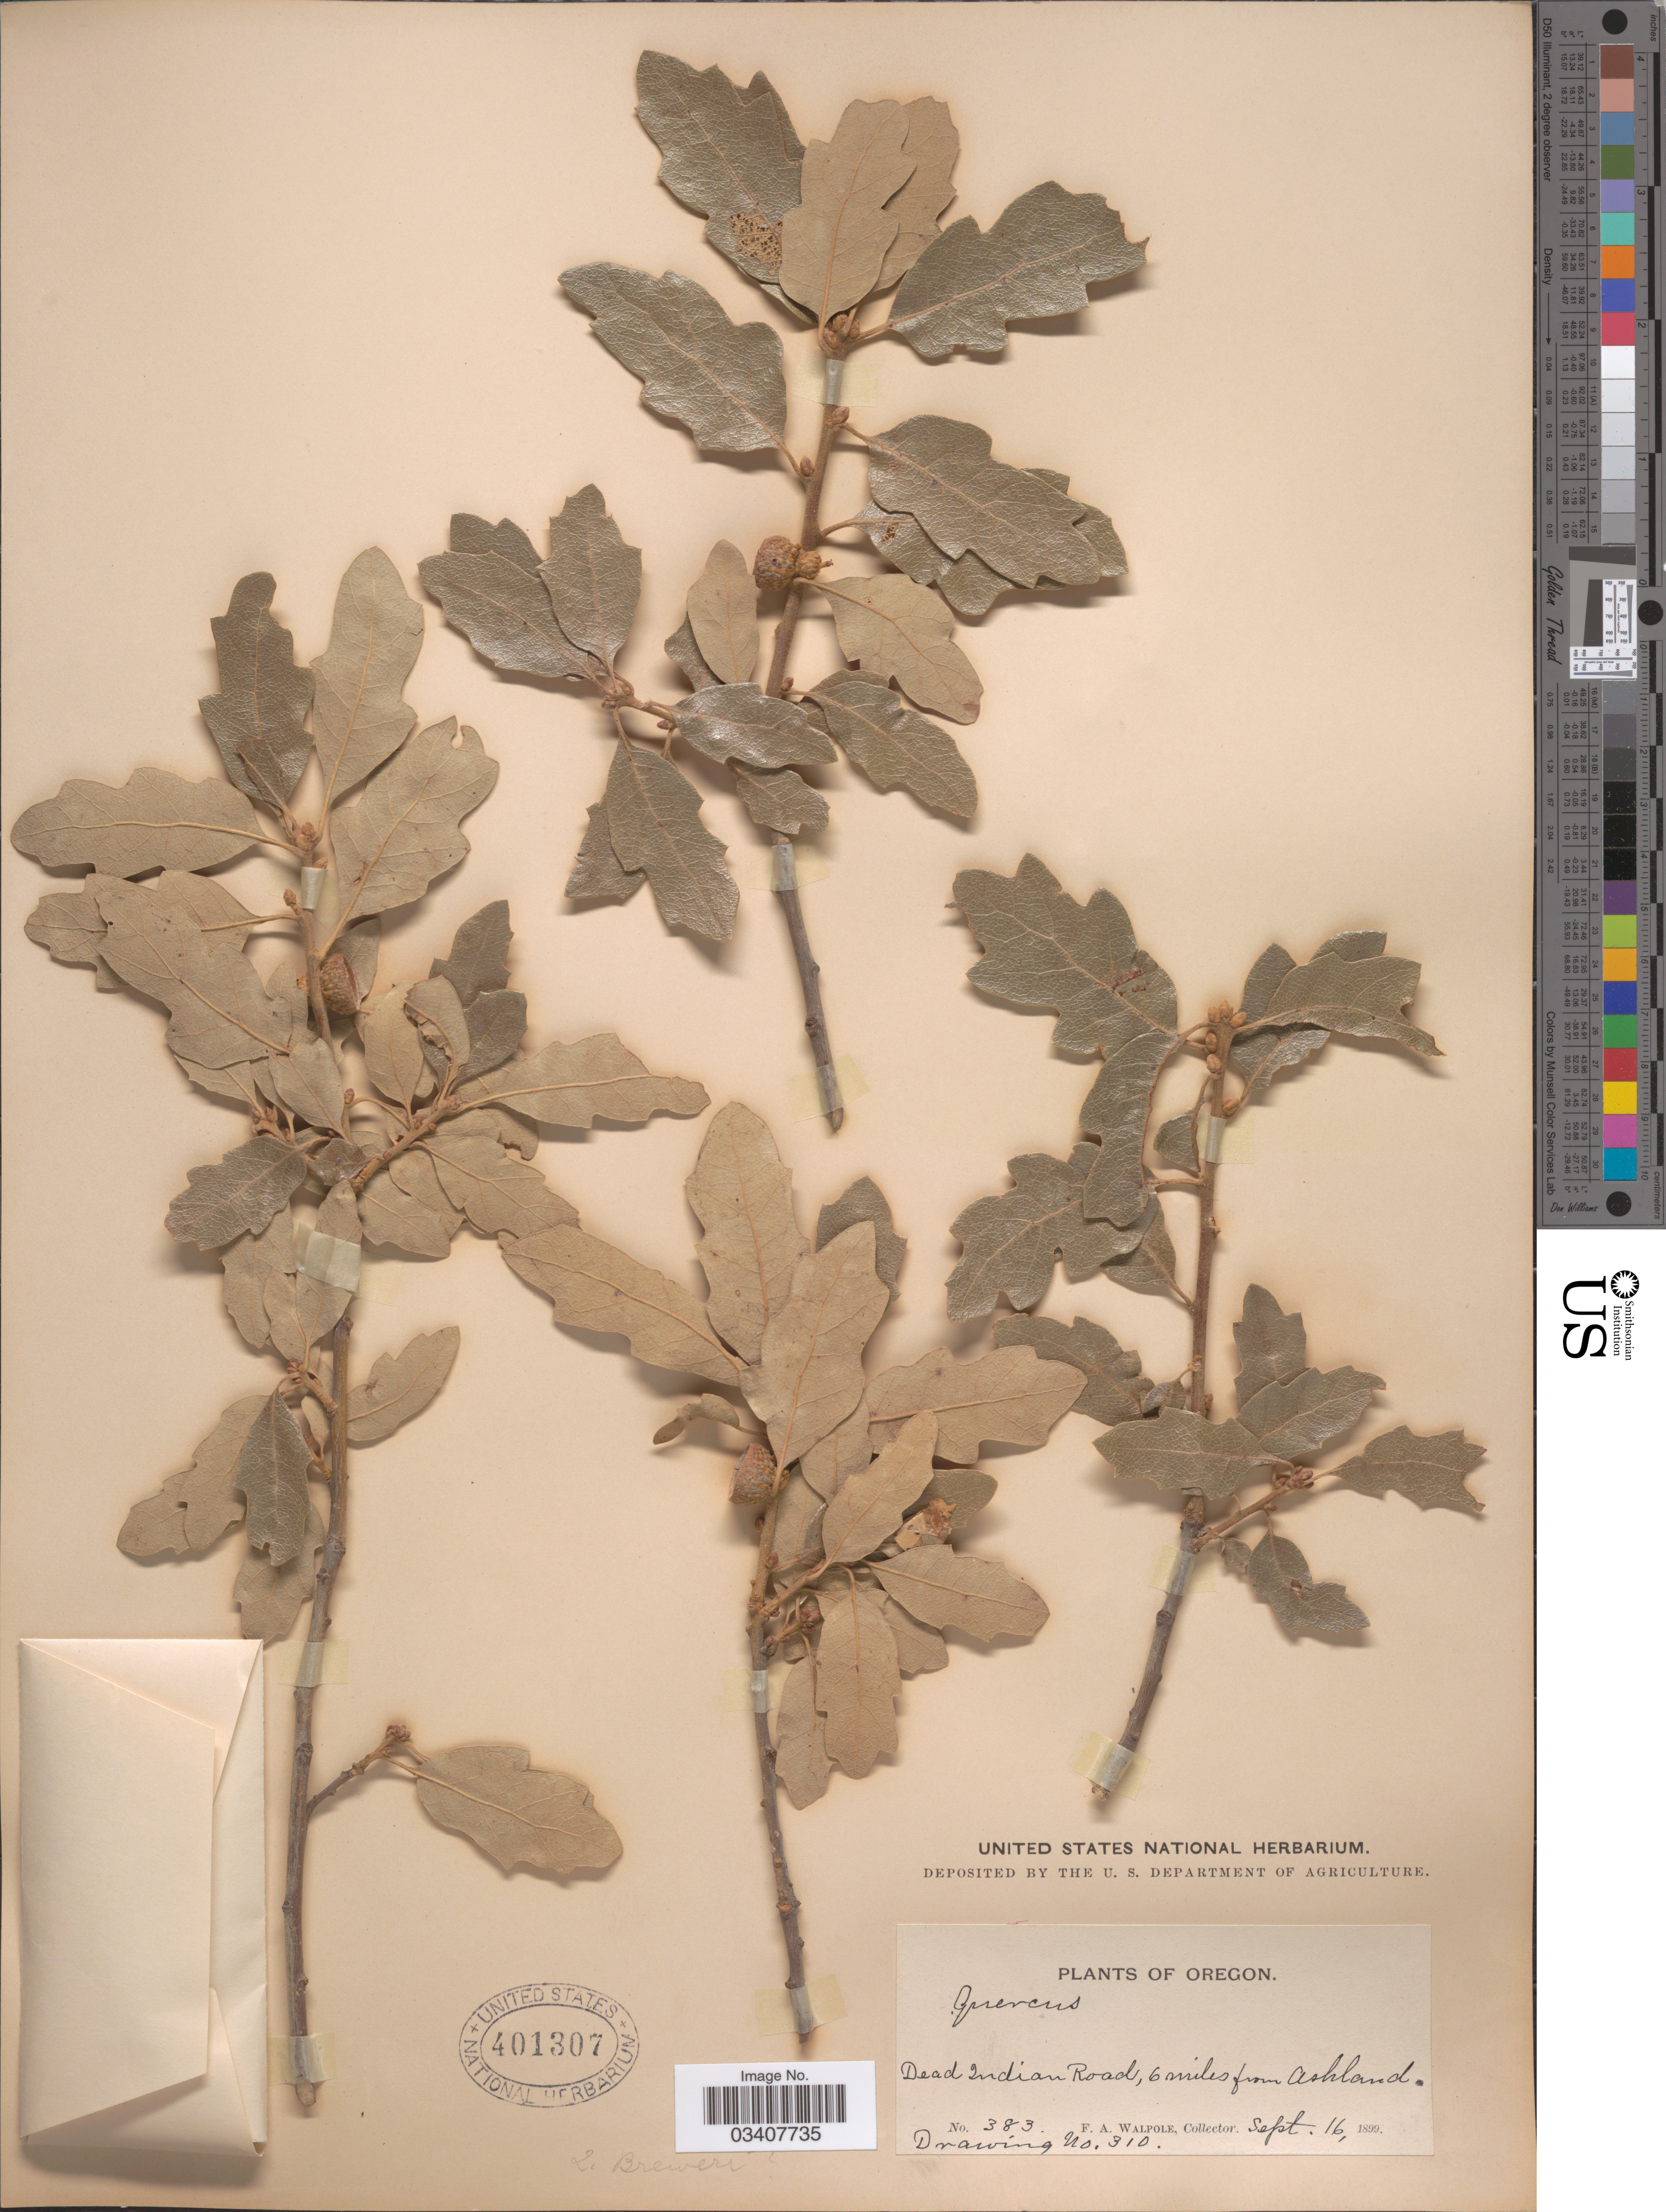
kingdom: Plantae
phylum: Tracheophyta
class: Magnoliopsida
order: Fagales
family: Fagaceae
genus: Quercus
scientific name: Quercus oerstediana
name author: R. Br.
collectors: F. Walpole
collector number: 383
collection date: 1899-09-16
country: United States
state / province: Oregon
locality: Dead Indian Road, 6 miles from Ashland.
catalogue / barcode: US 401307